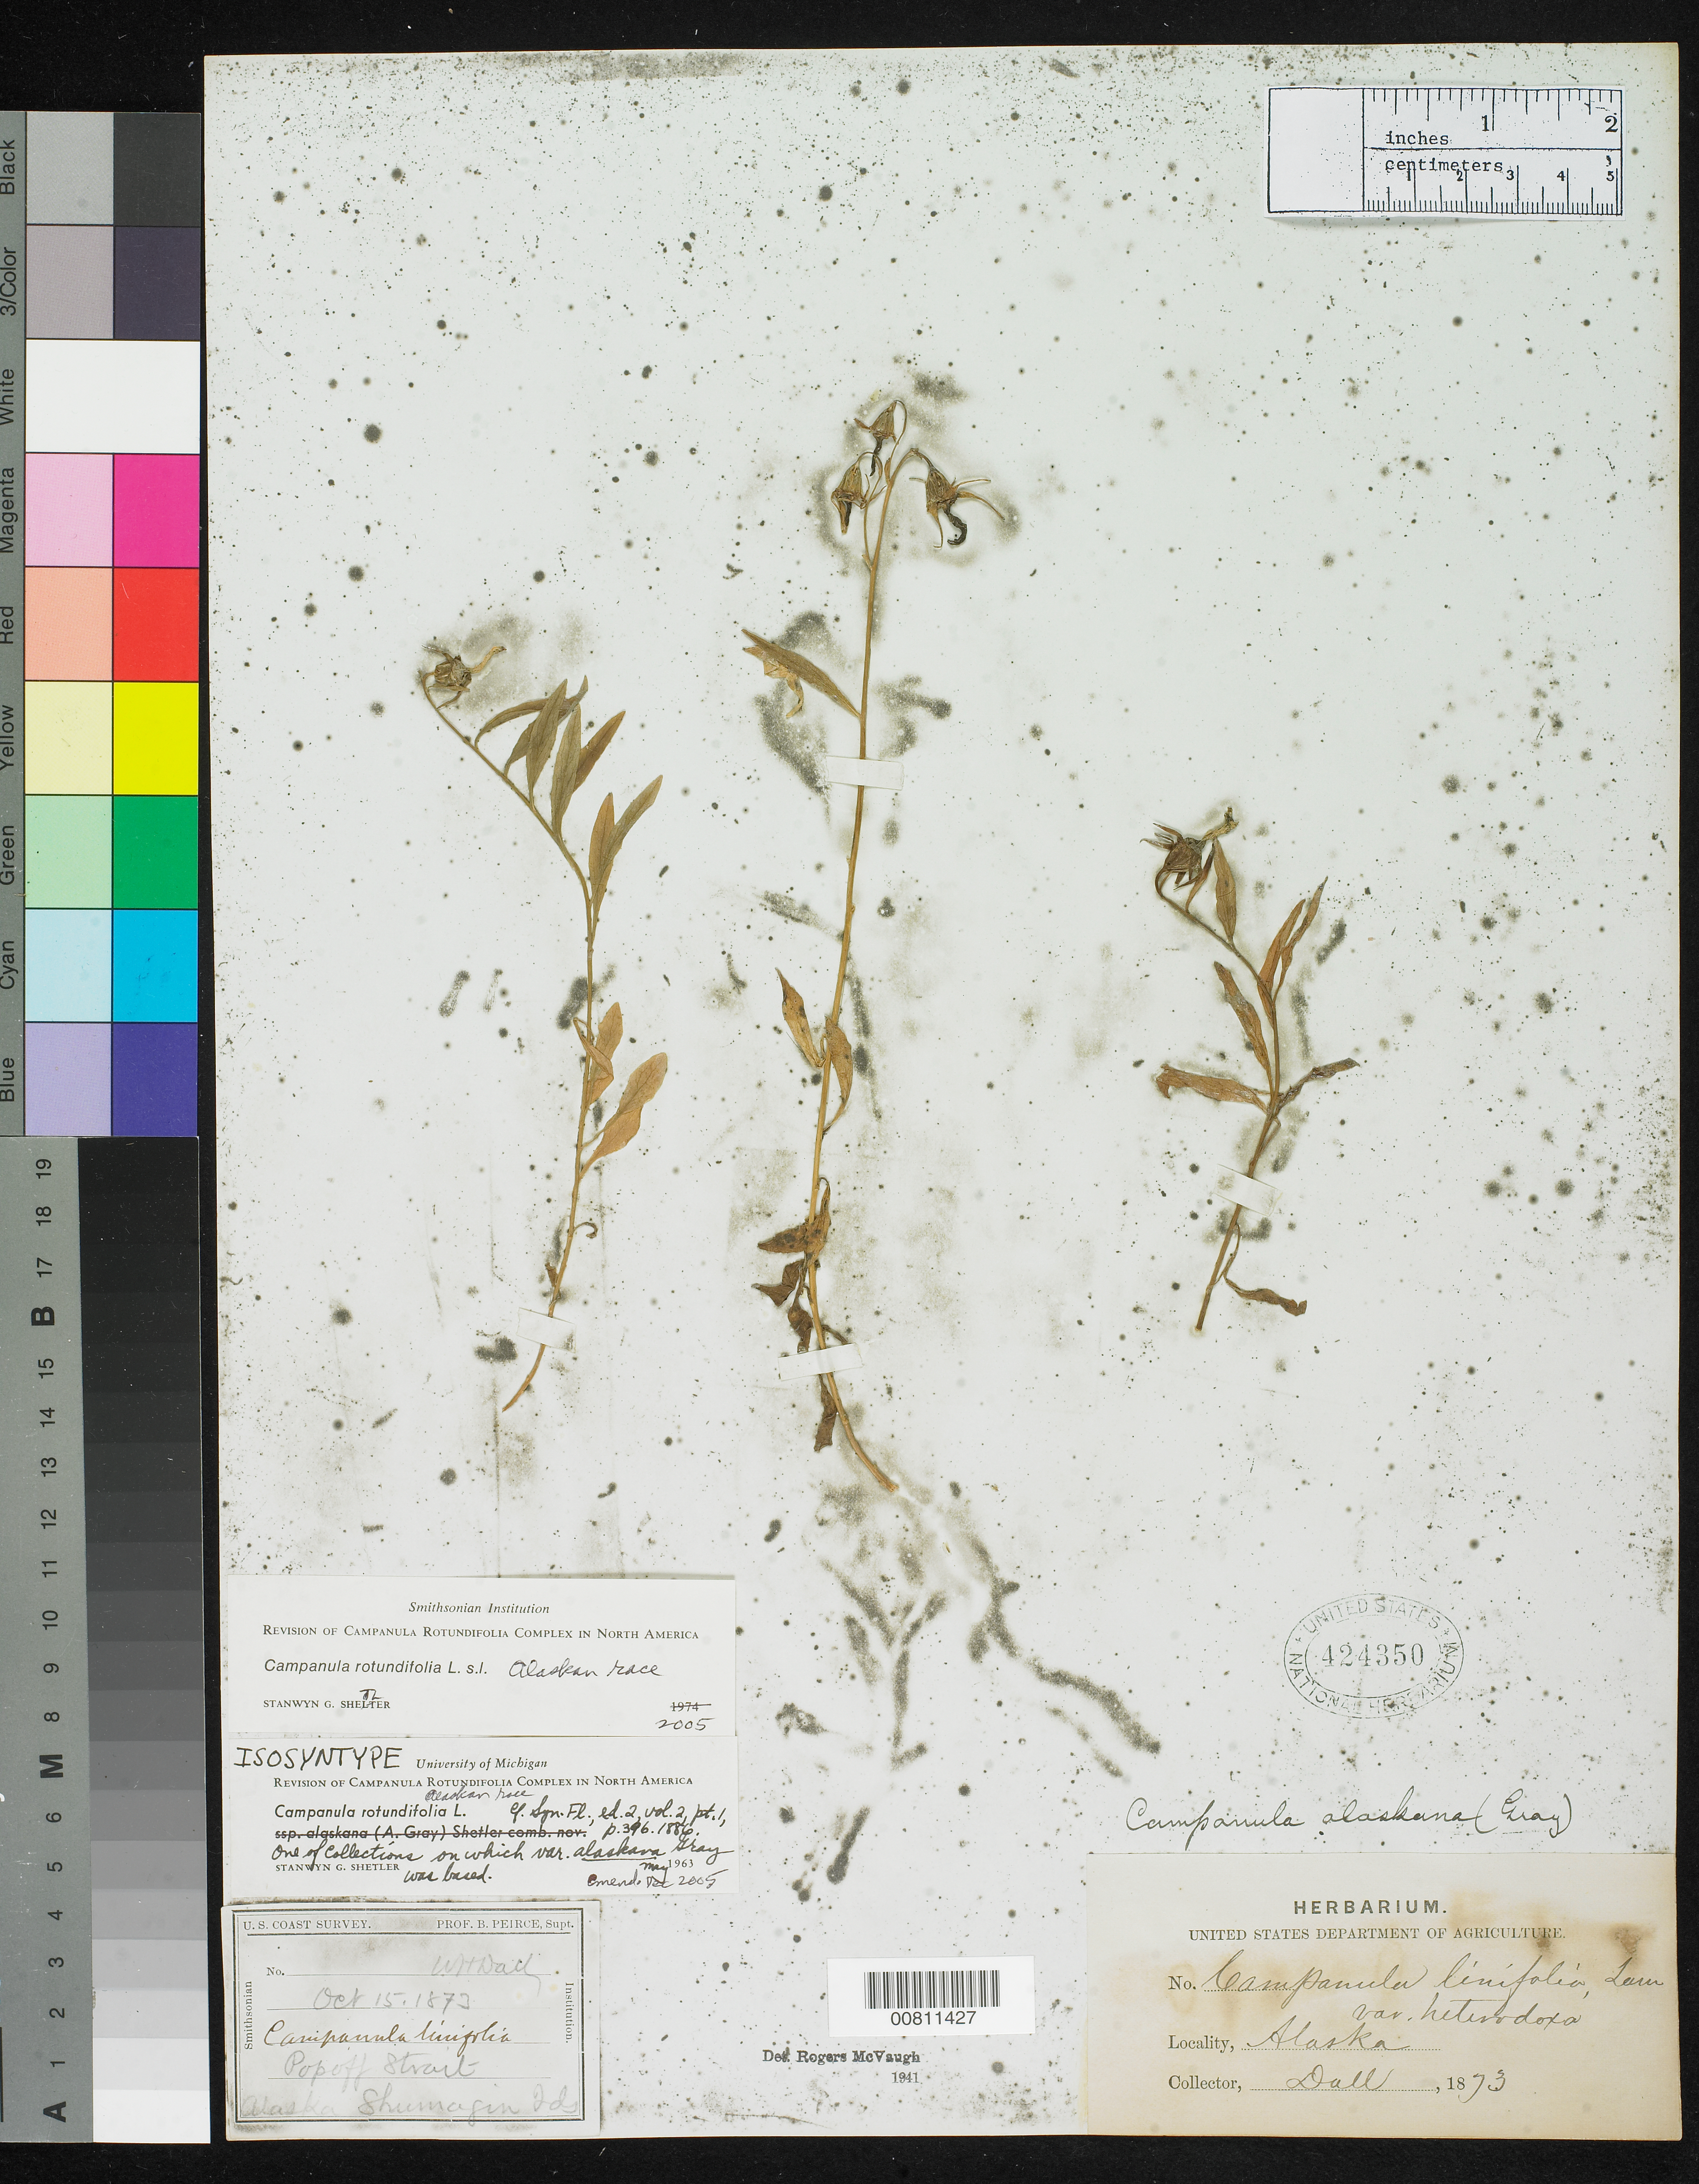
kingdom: Plantae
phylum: Tracheophyta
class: Magnoliopsida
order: Asterales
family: Campanulaceae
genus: Campanula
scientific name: Campanula rotundifolia var. alaskana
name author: A. Gray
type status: Isosyntype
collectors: W. Dall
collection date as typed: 15 Oct 1873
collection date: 1873-10-15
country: United States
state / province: Alaska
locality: Popoff Strait, Alaska, Shumagin Ids.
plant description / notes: "Alaskan race".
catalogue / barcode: US 424350